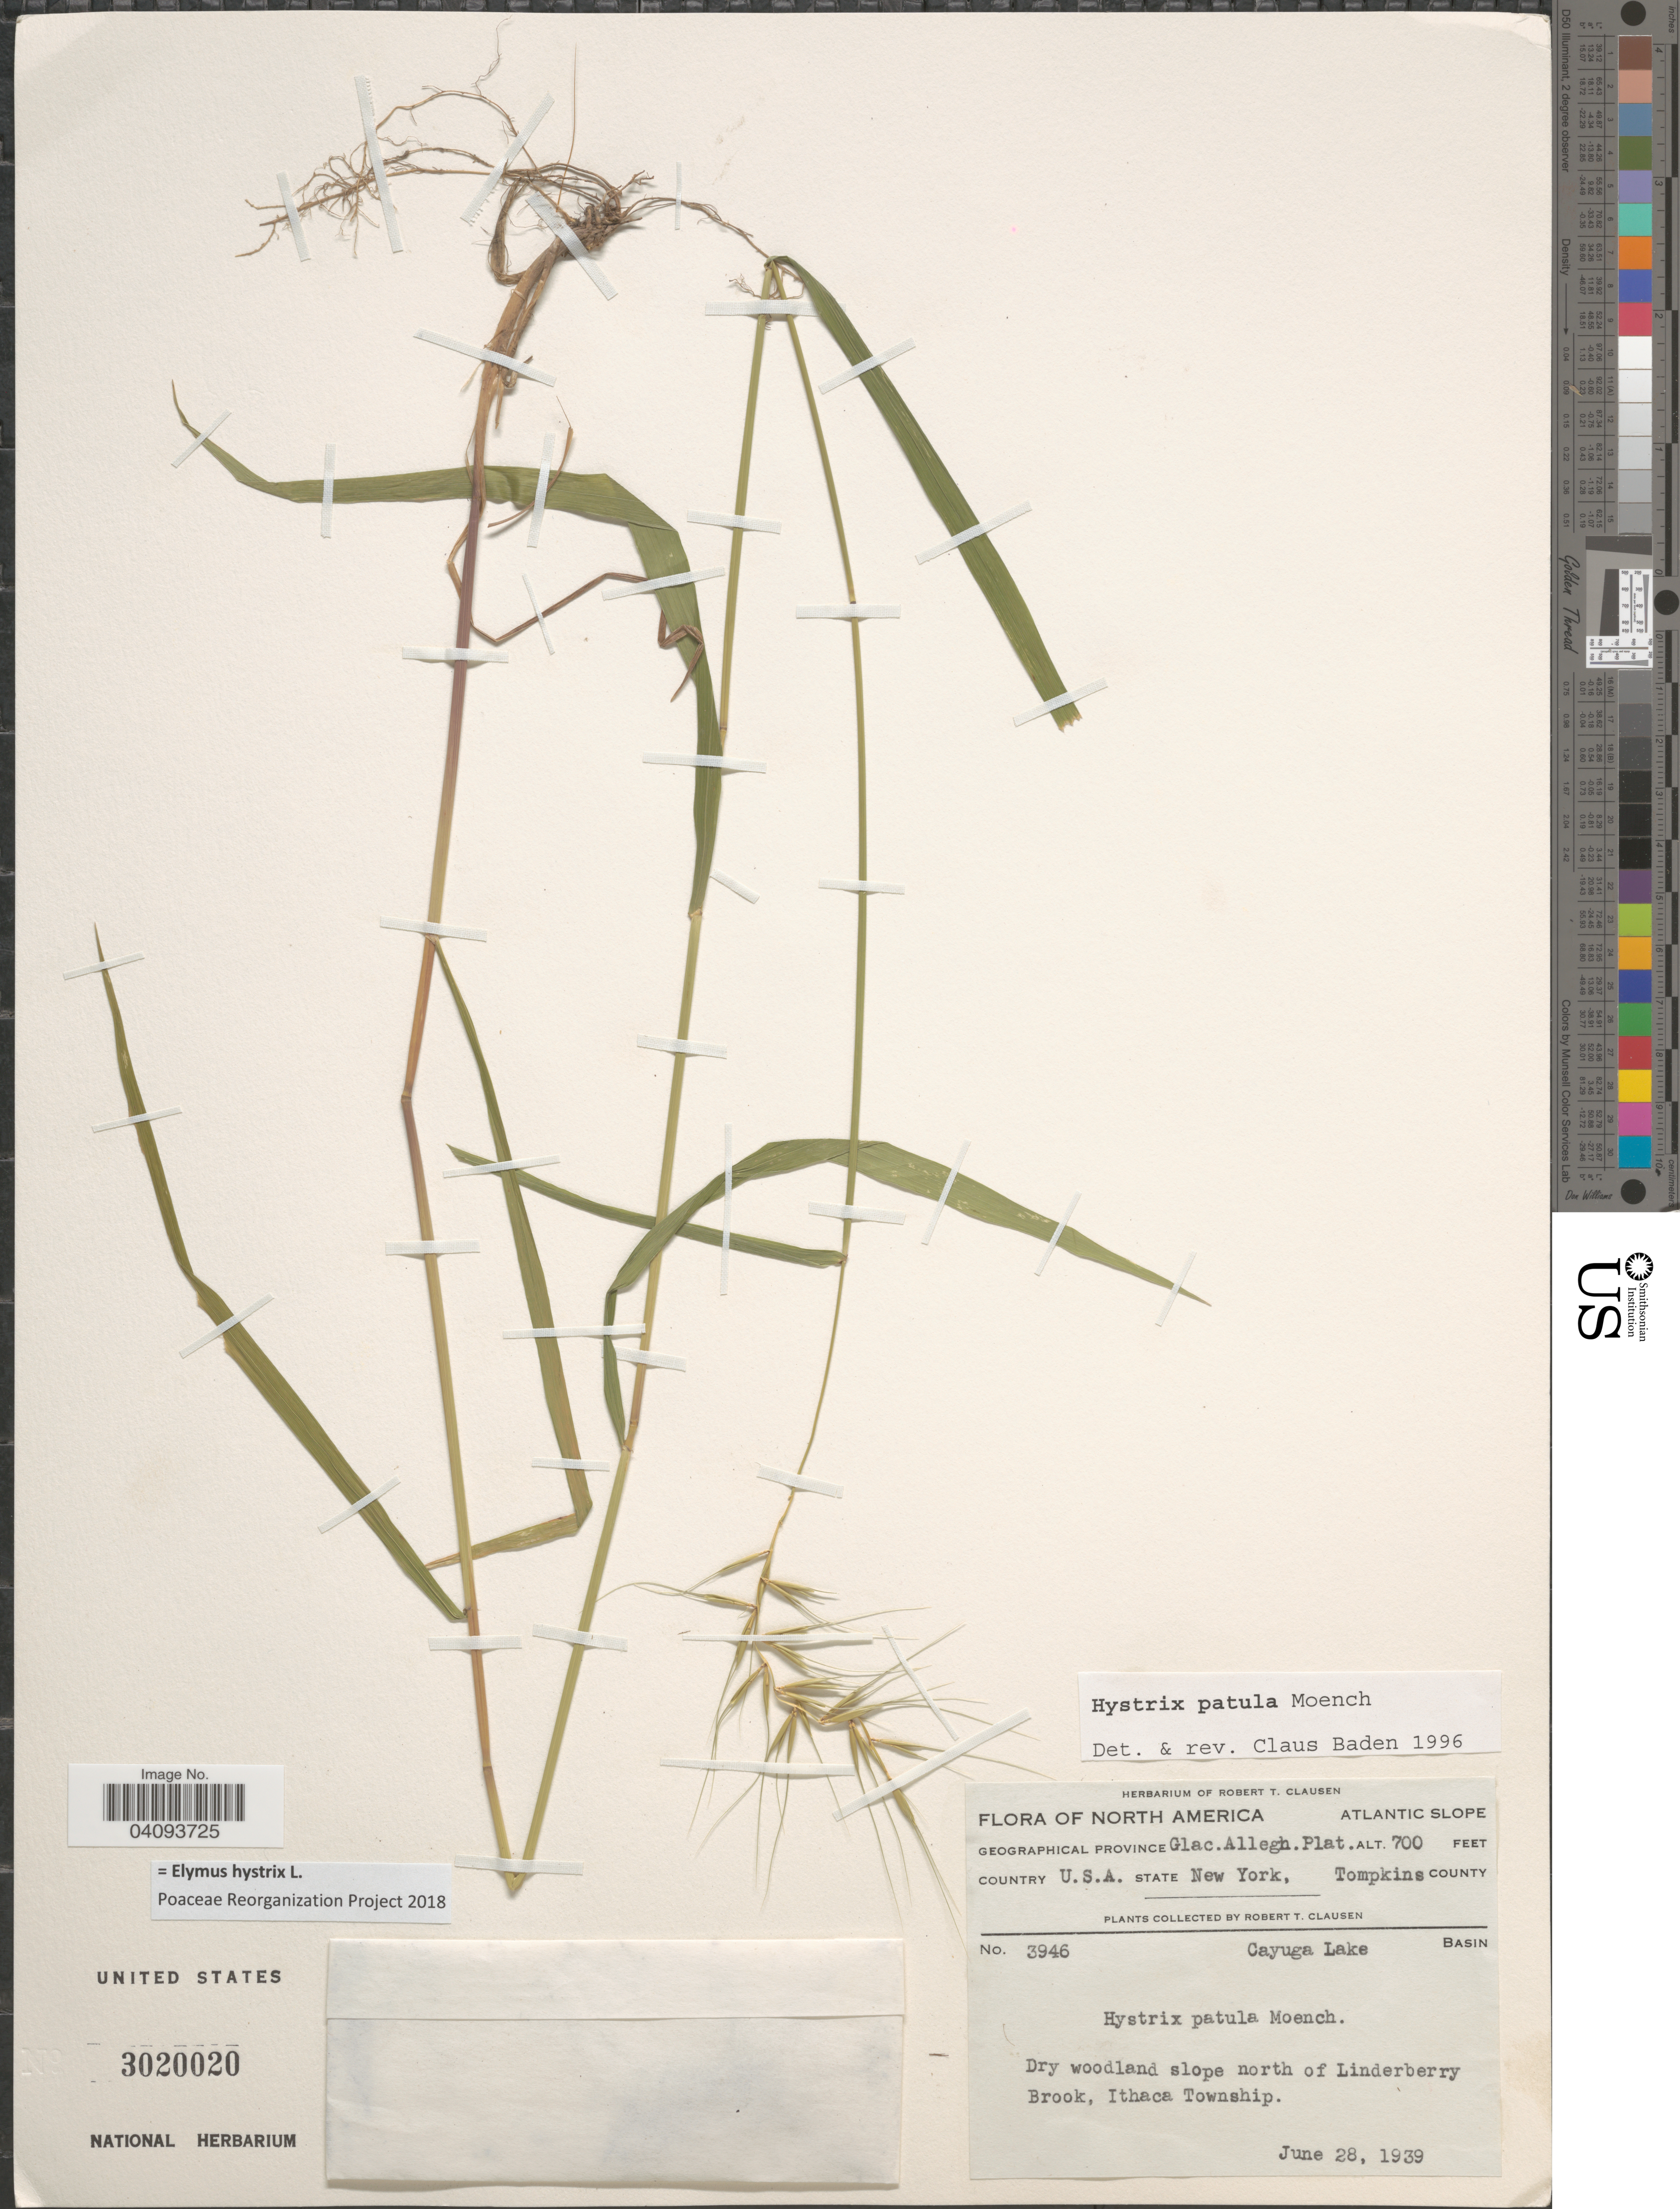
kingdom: Plantae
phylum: Tracheophyta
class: Liliopsida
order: Poales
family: Poaceae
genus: Elymus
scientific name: Elymus hystrix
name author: L.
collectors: R. T. Clausen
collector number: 3946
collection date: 1939-06-28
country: United States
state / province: New York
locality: Atlantic Slope. Geographical Province Glac. Allegh. Plat. Tompkins County. Cayuga Lake Basin. Dry woodland slope north of Linderberry Brook, Ithaca Township.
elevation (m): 213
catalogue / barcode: US 3020020